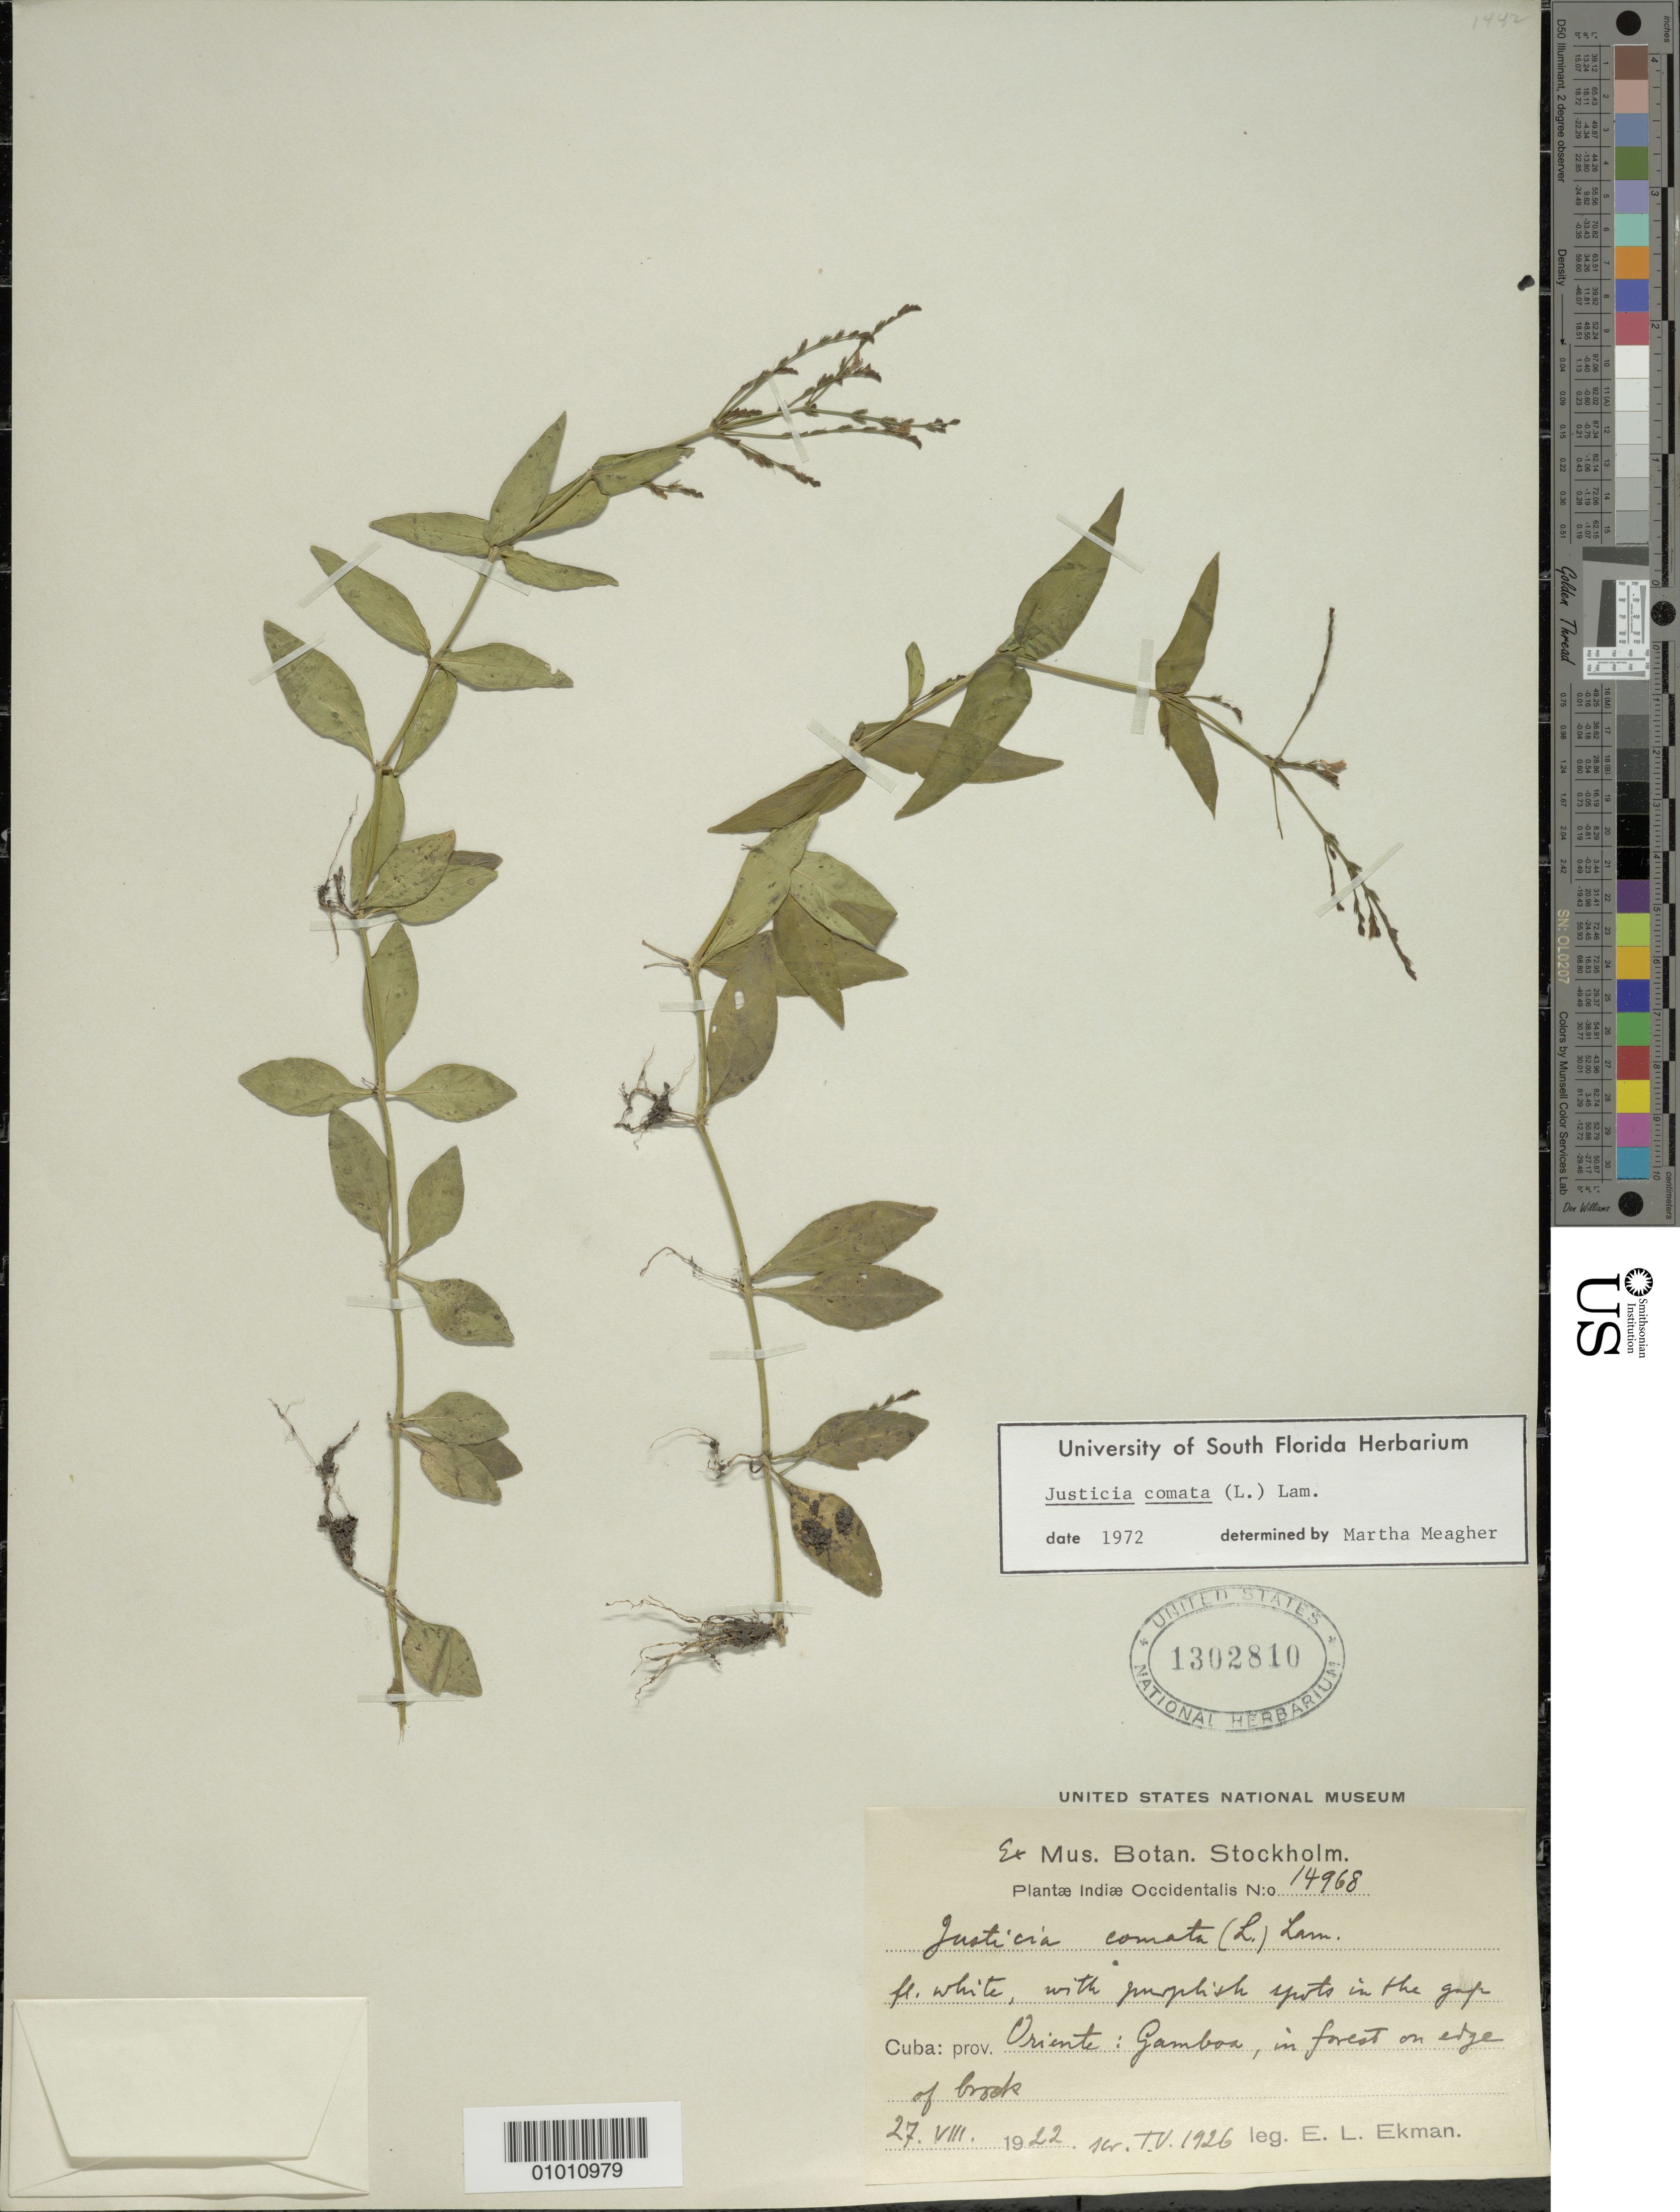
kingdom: Plantae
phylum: Tracheophyta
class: Magnoliopsida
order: Lamiales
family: Acanthaceae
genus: Justicia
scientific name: Justicia comata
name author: (L.) Lam.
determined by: Meagher, M.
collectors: E. L. Ekman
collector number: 14968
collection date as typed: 27 Aug 1922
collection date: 1922-08-27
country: Cuba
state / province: Oriente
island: Cuba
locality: Gamboa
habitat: In forest on edge of brook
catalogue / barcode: US 1302810